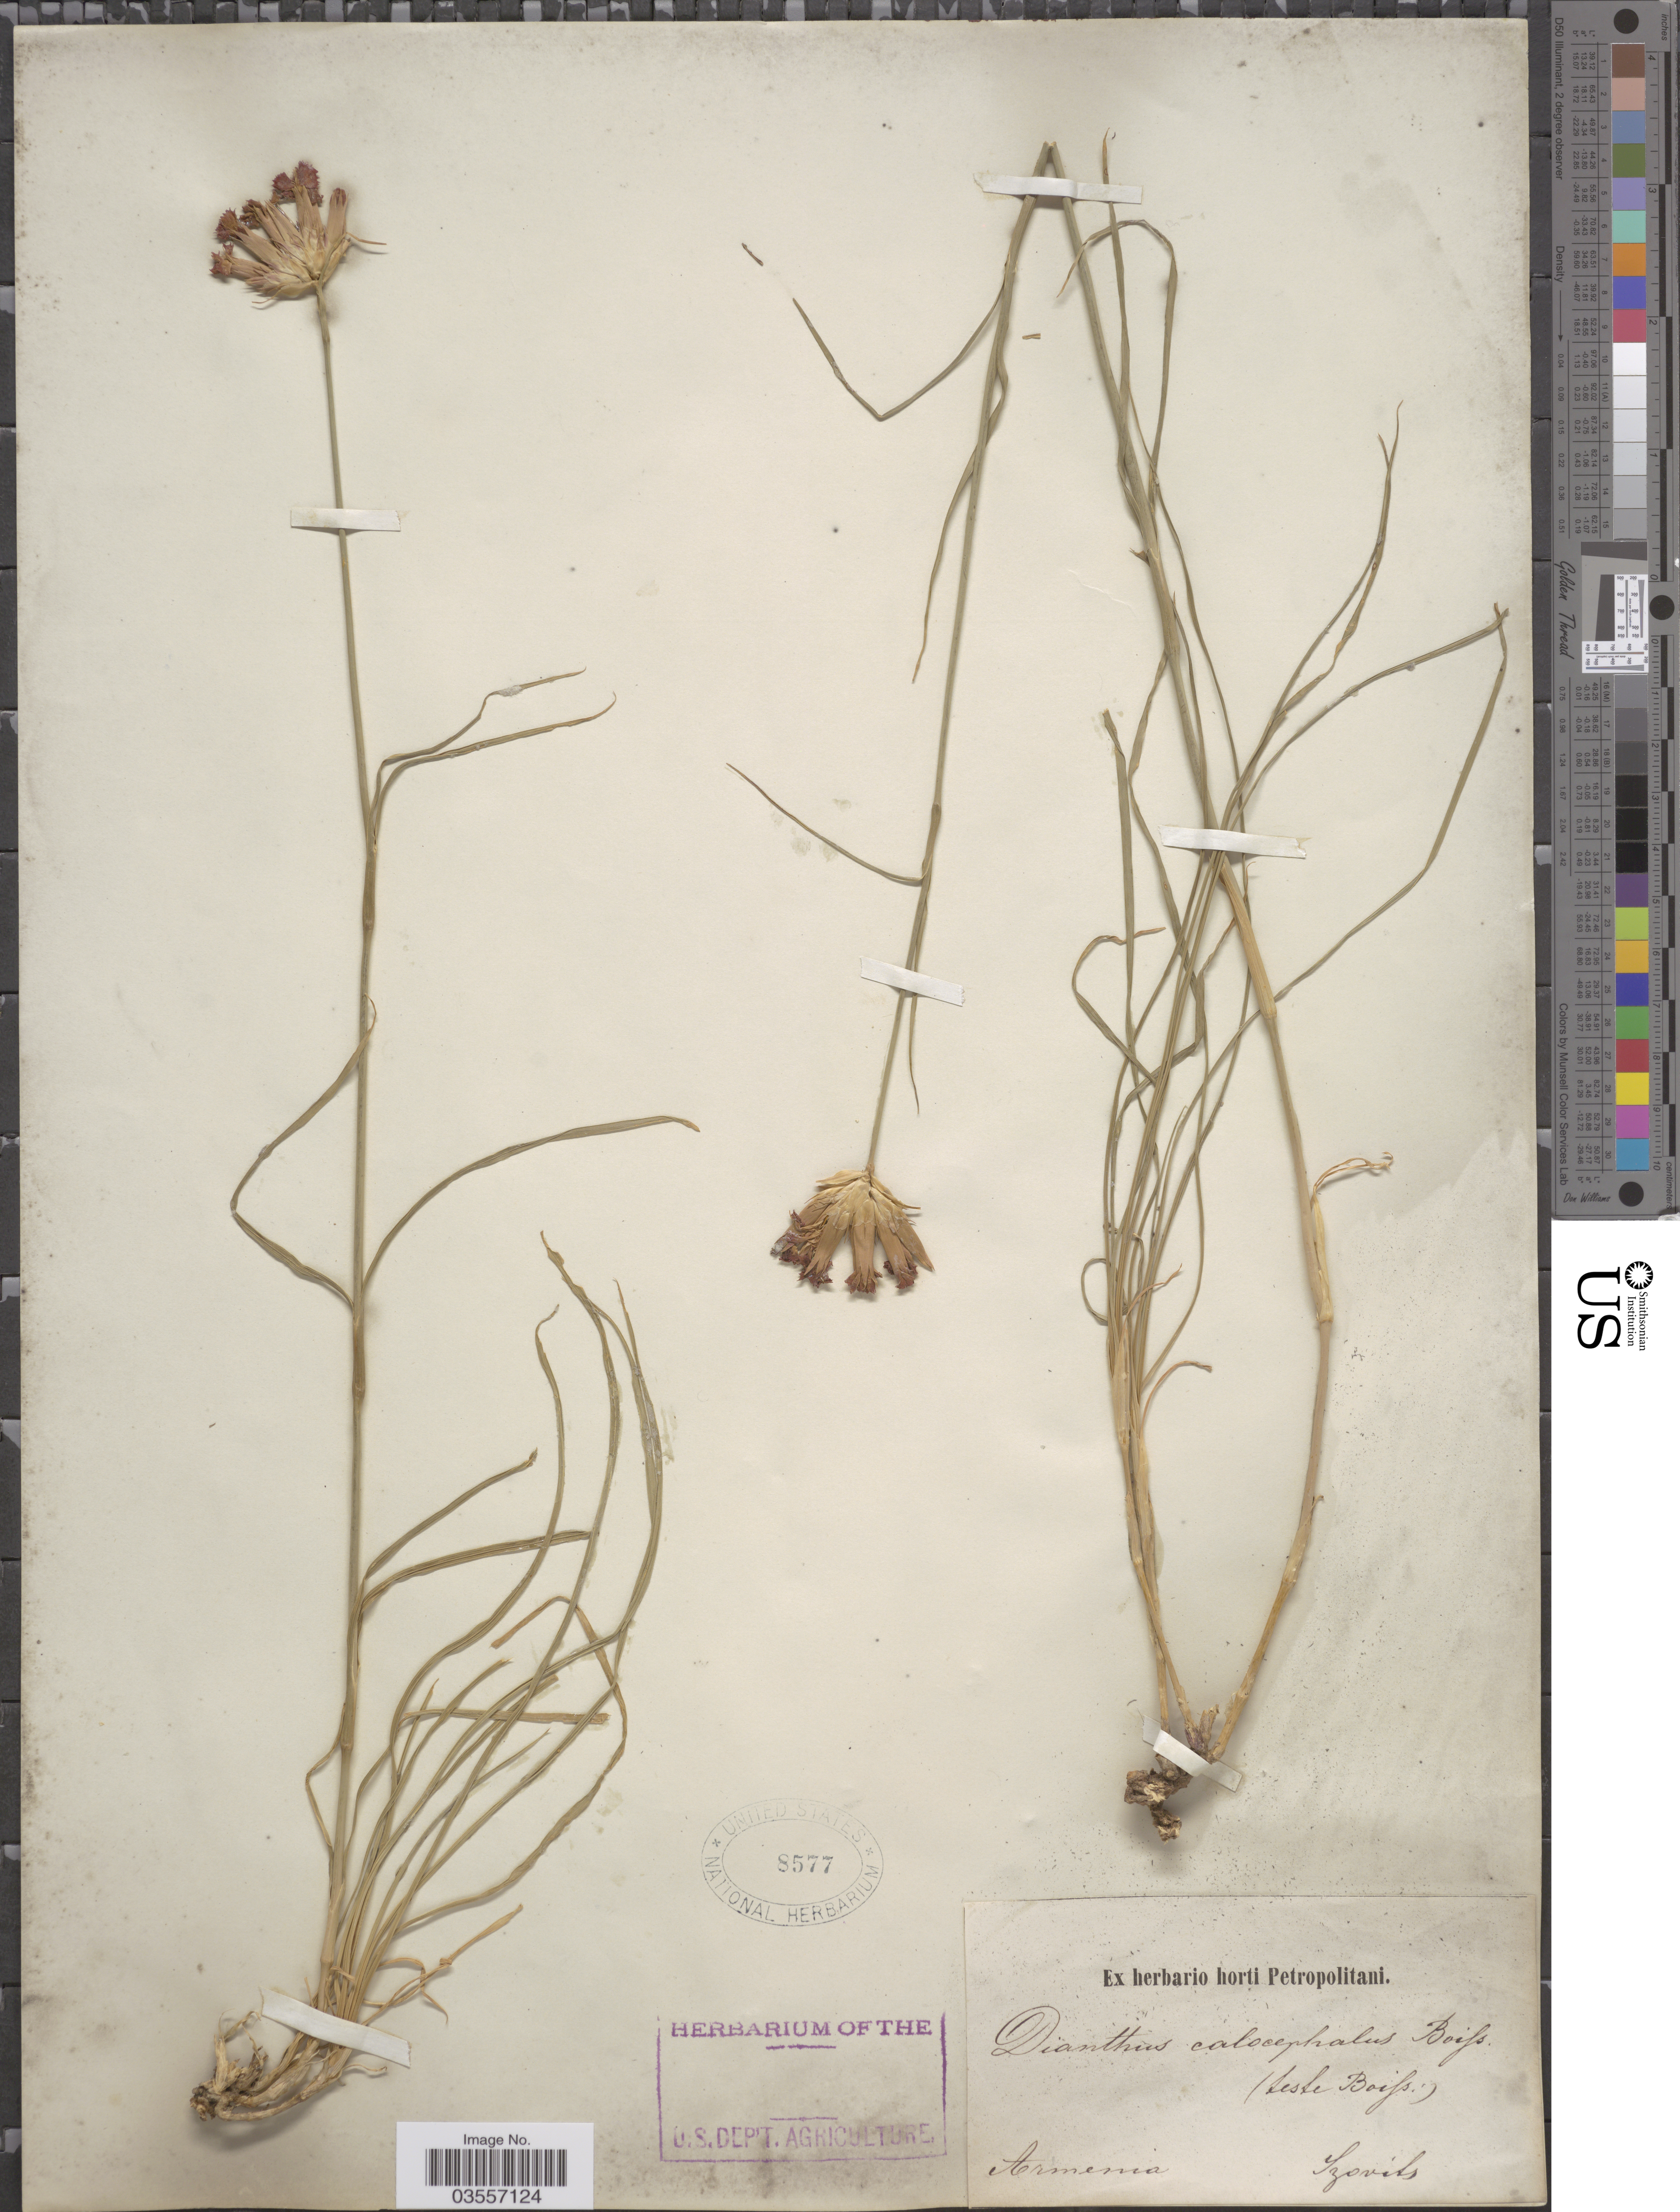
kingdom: Plantae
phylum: Tracheophyta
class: Magnoliopsida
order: Caryophyllales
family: Caryophyllaceae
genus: Dianthus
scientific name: Dianthus calocephalus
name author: Boiss.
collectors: Szovits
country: Armenia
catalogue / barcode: US 8577